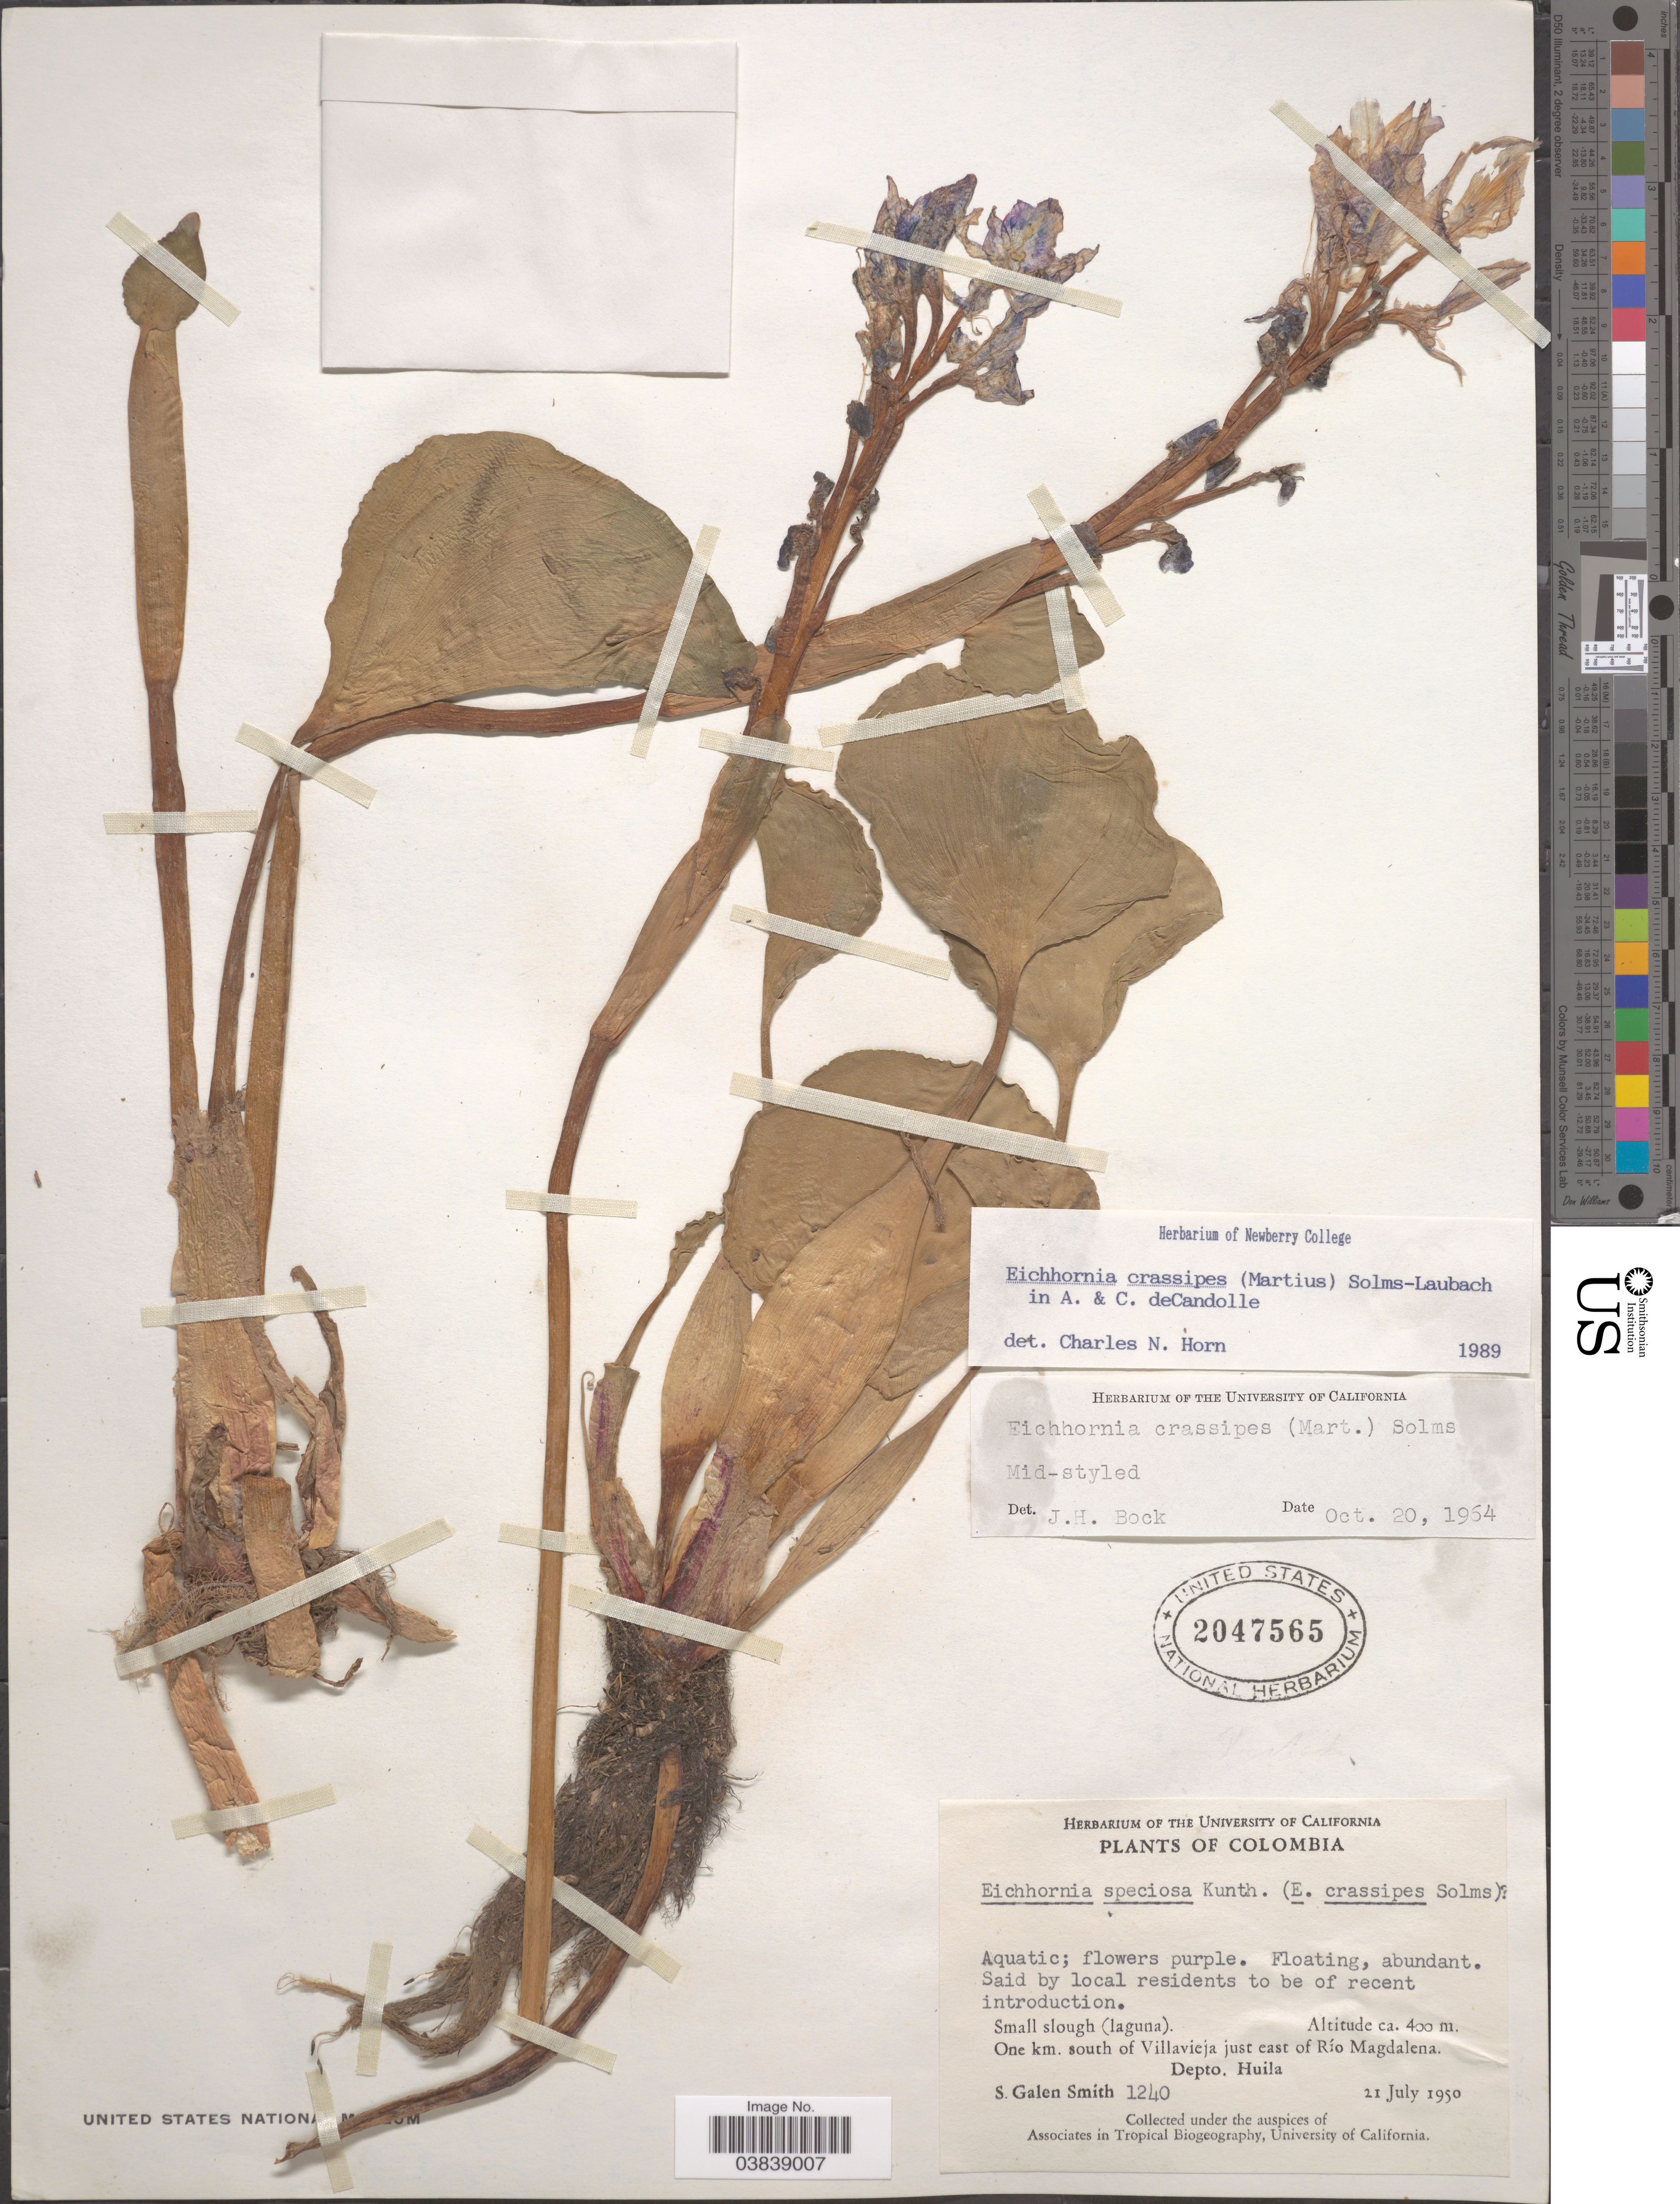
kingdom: Plantae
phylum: Tracheophyta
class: Liliopsida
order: Commelinales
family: Pontederiaceae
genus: Eichhornia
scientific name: Eichhornia crassipes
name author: (Mart.) Solms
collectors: S. G. Smith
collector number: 1240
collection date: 1950-07-21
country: Colombia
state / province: Huila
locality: One km. south of Villavieja just east of Río Magdalena. Depto. Huila.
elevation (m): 400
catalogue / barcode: US 2047565